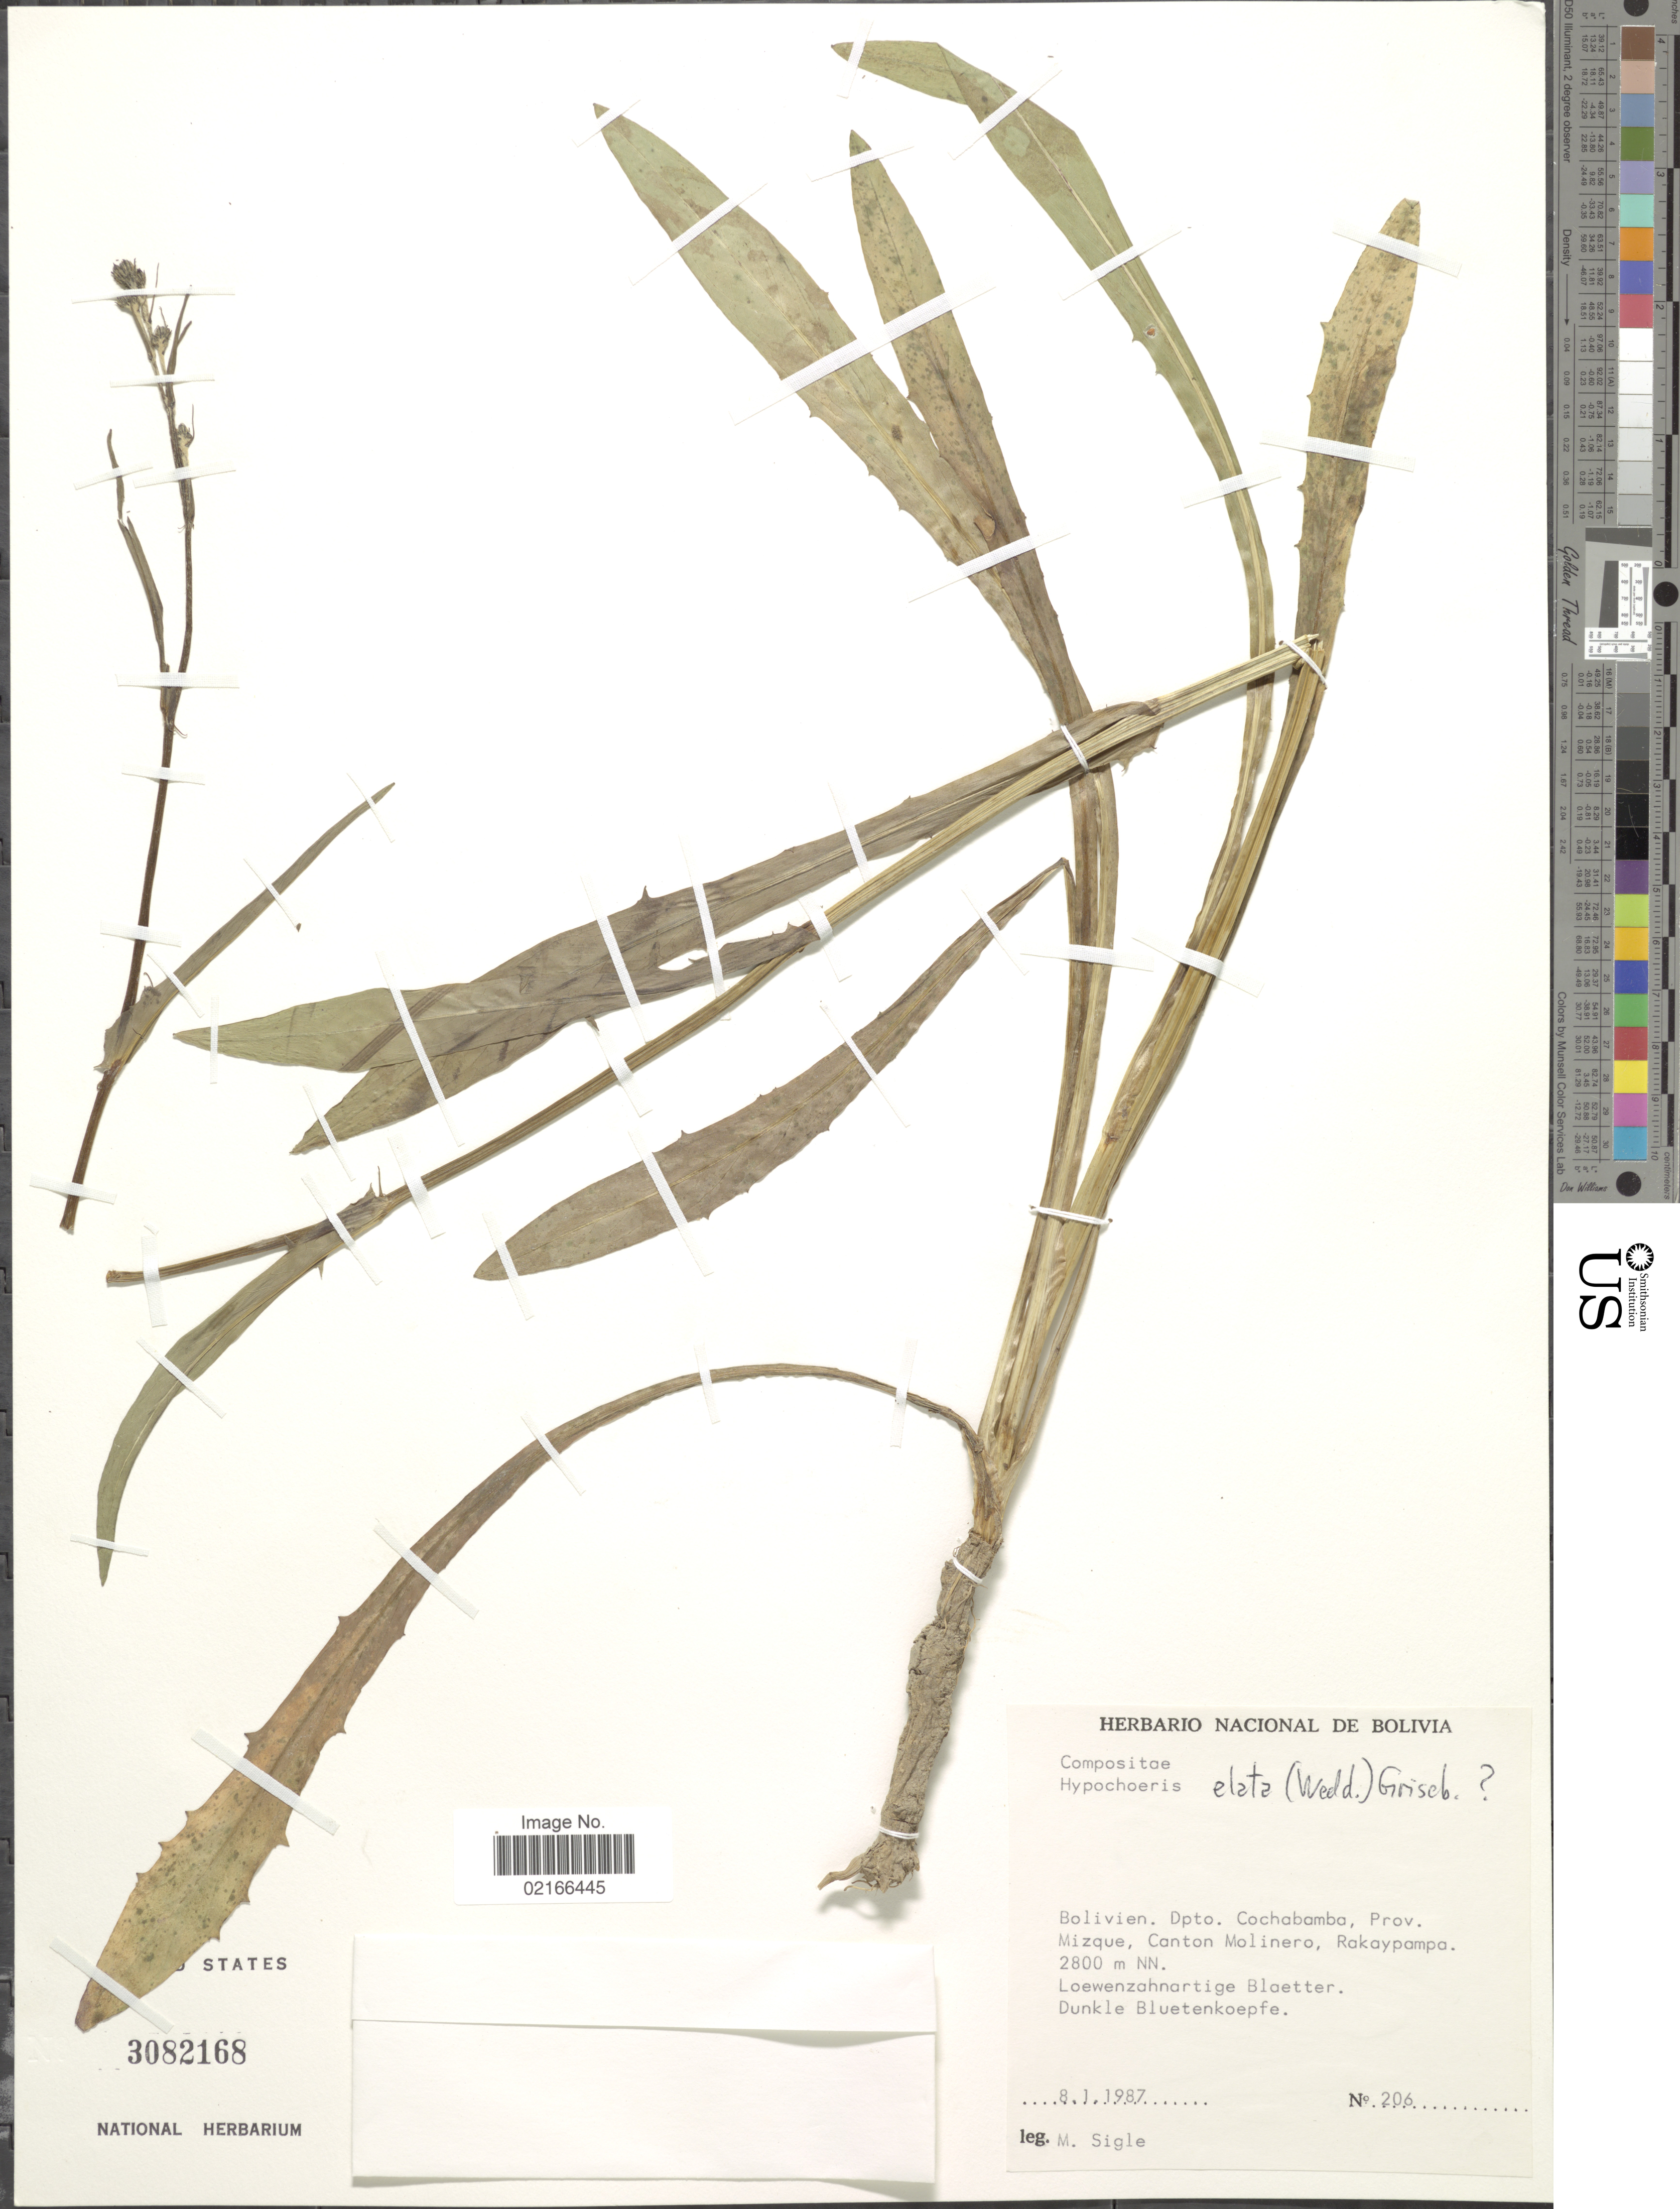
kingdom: Plantae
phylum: Tracheophyta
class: Magnoliopsida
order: Asterales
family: Asteraceae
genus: Hypochaeris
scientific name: Hypochaeris elata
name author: (Wedd.) Griseb.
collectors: M. Sigle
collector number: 206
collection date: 1987-01-08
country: Bolivia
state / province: Cochabamba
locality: Prov. Mizque, Canton Molinero, Rakaypampa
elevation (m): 2800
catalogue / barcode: US 3082168